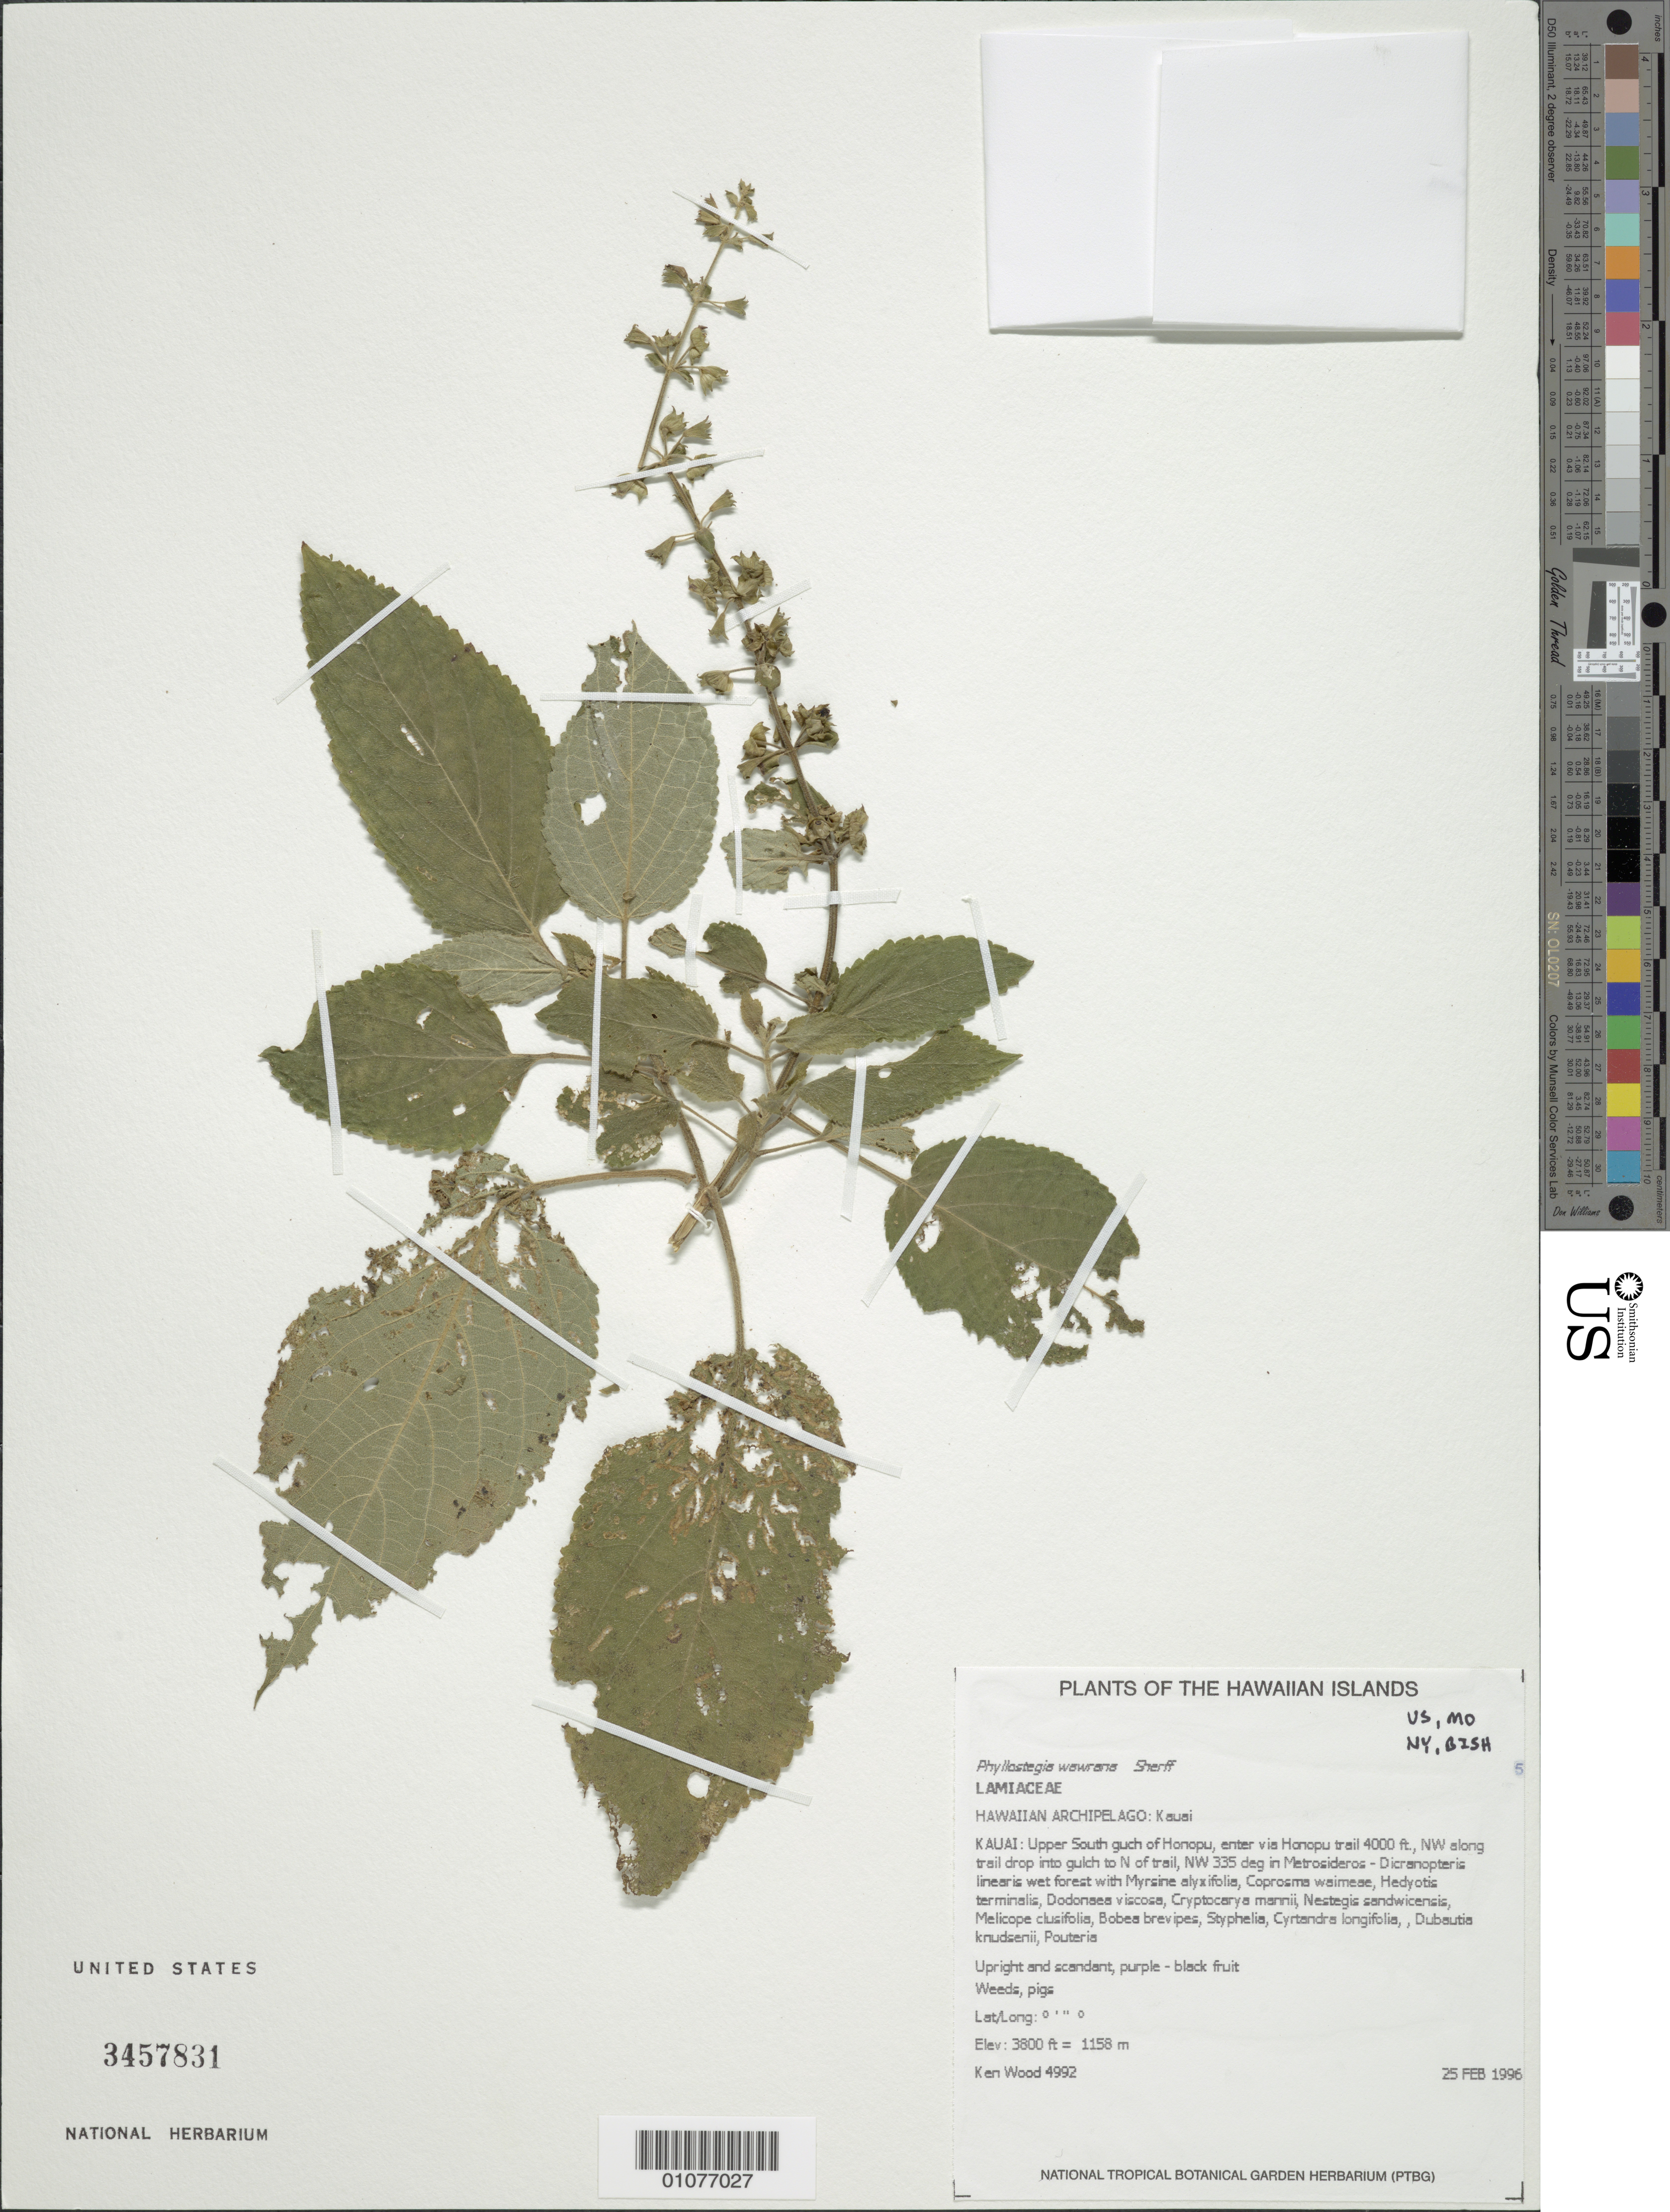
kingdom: Plantae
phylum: Tracheophyta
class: Magnoliopsida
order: Lamiales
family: Lamiaceae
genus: Phyllostegia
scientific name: Phyllostegia wawrana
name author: Sherff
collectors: K. R. Wood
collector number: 4992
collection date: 1996-02-25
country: United States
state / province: Hawaii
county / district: Kaui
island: Kaua'i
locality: Upper S gulch of Honopu, enter via Honopu trail 4000 ft, NW along trail drop into gulch to N of trail, NW 335 deg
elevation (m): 1158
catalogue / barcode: US 3457831